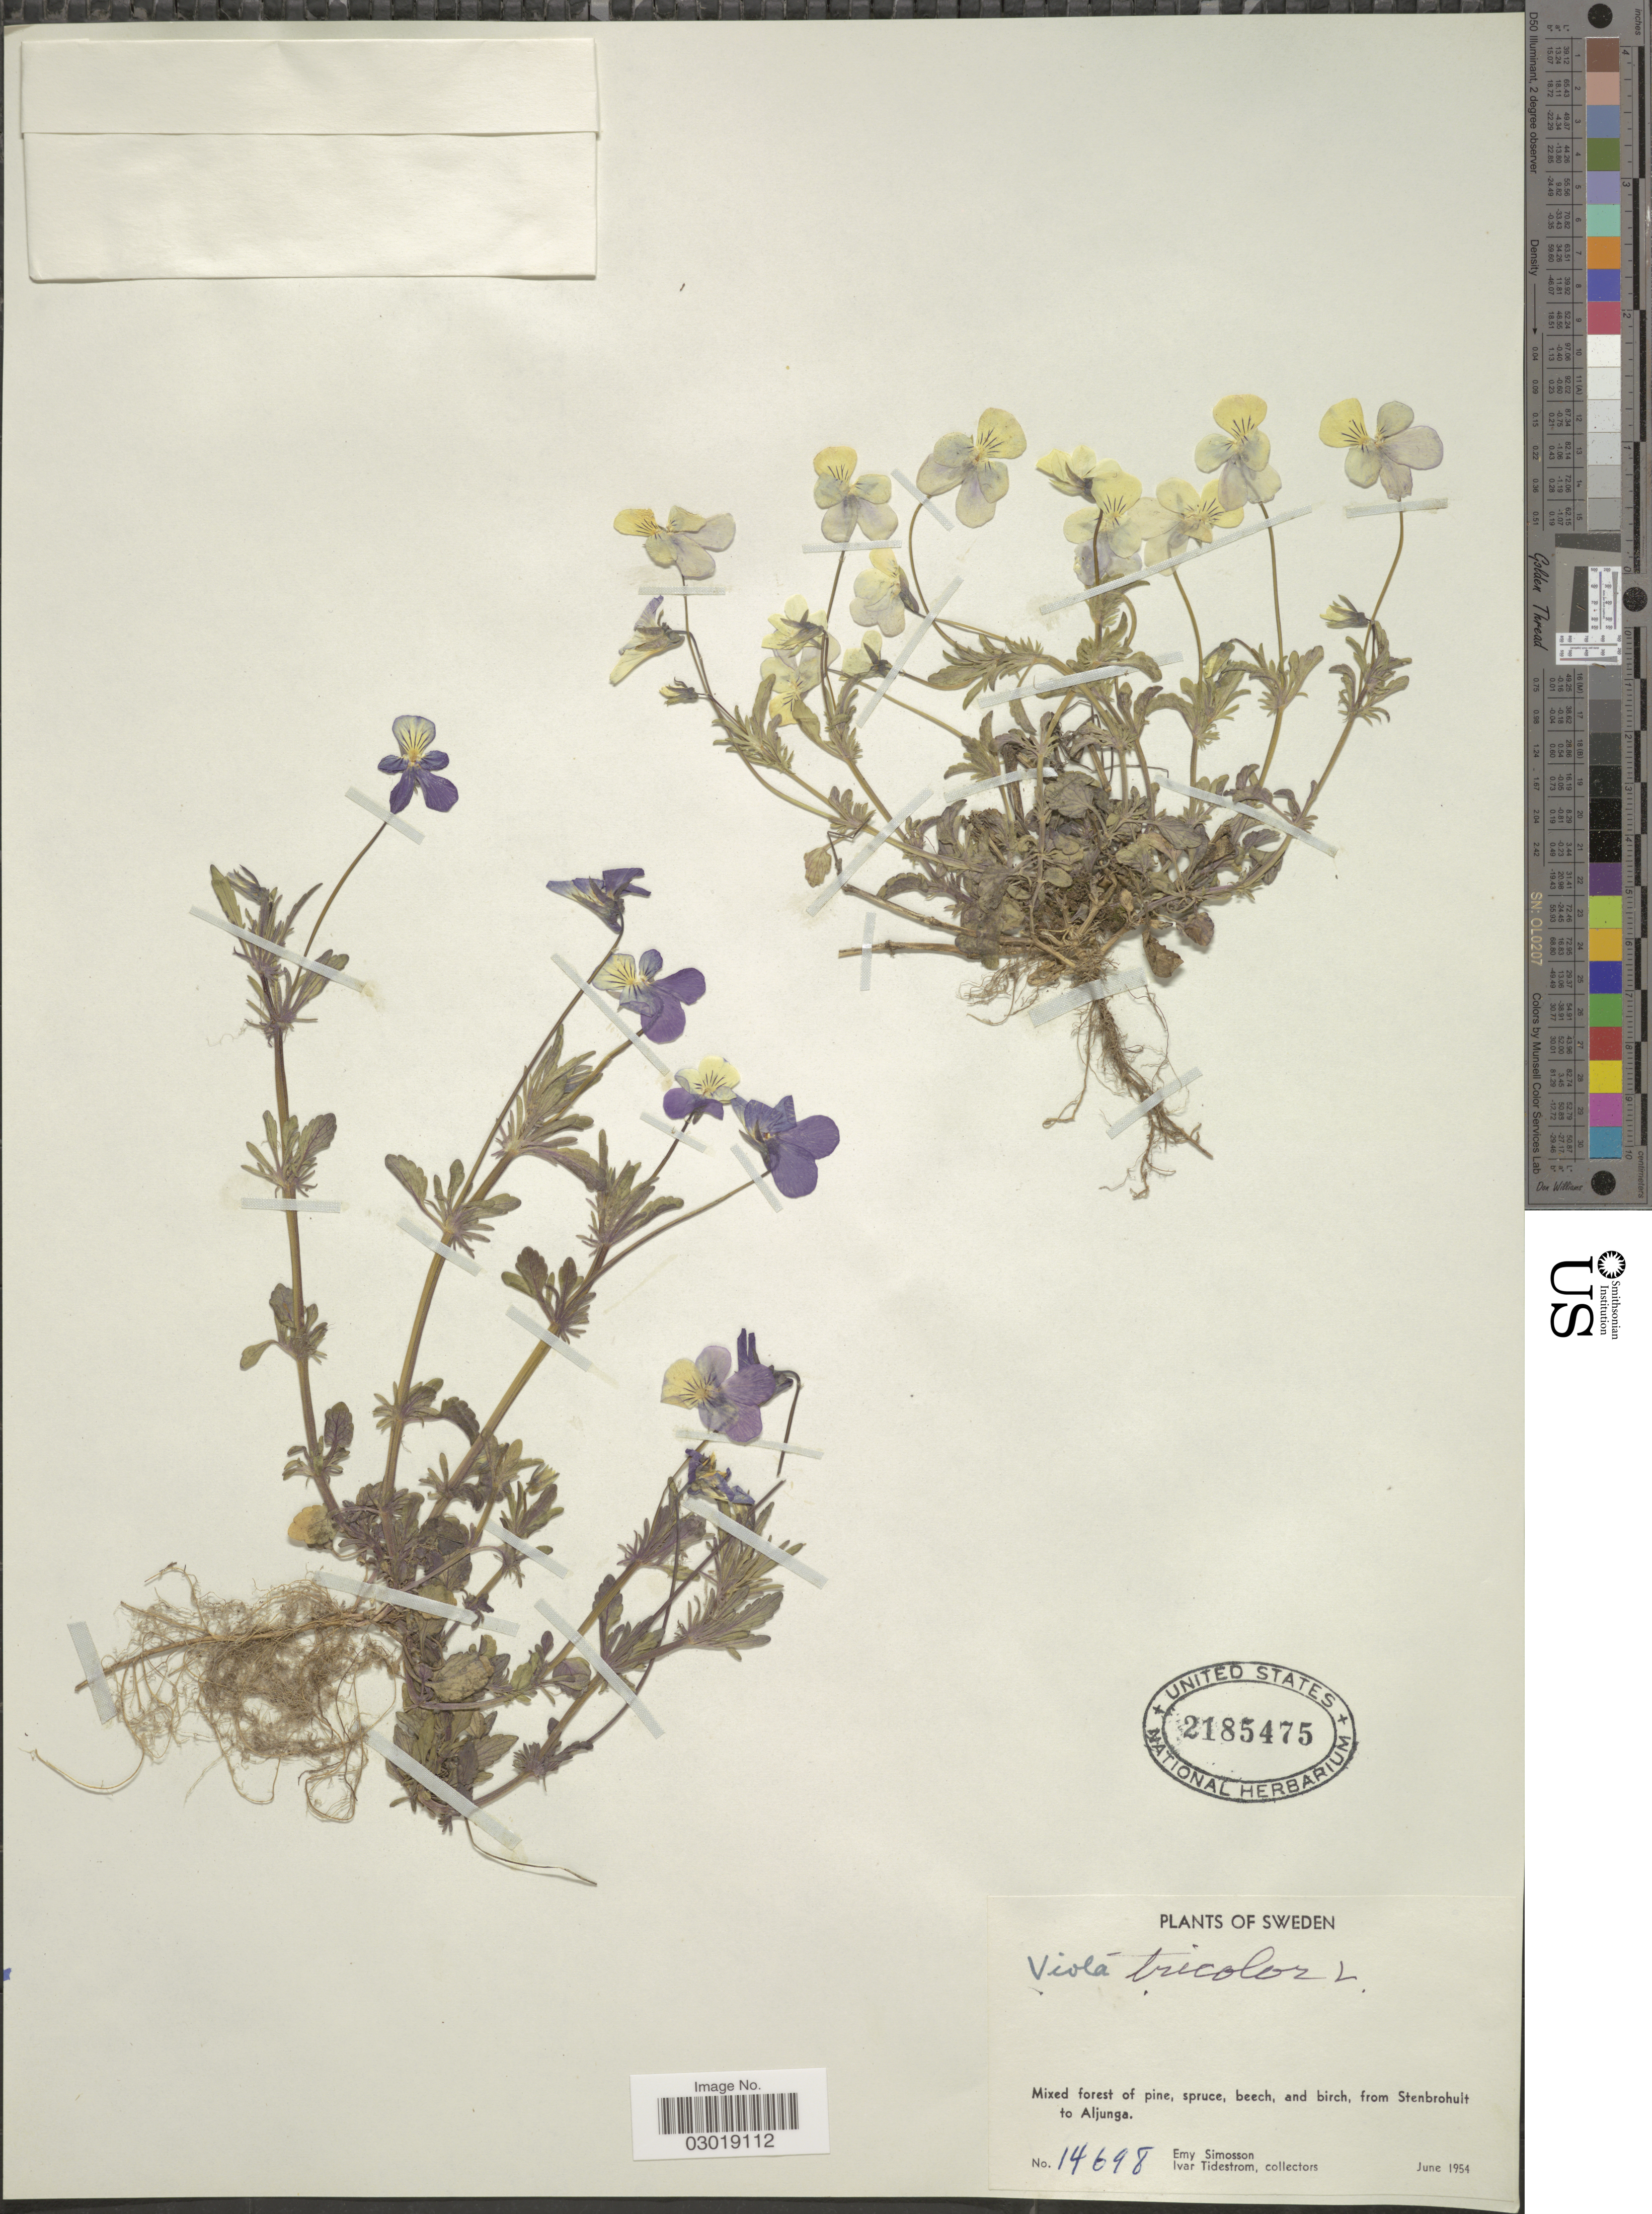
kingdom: Plantae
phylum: Tracheophyta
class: Magnoliopsida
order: Malpighiales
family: Violaceae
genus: Viola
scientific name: Viola tricolor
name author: L.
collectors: E. Simosson & I. F. Tidestrom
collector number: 14698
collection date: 1954-06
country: Sweden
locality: Mixed forest of pine, spruce, beech, and birch, from Stenbrohult to Aljunga.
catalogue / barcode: US 2185475